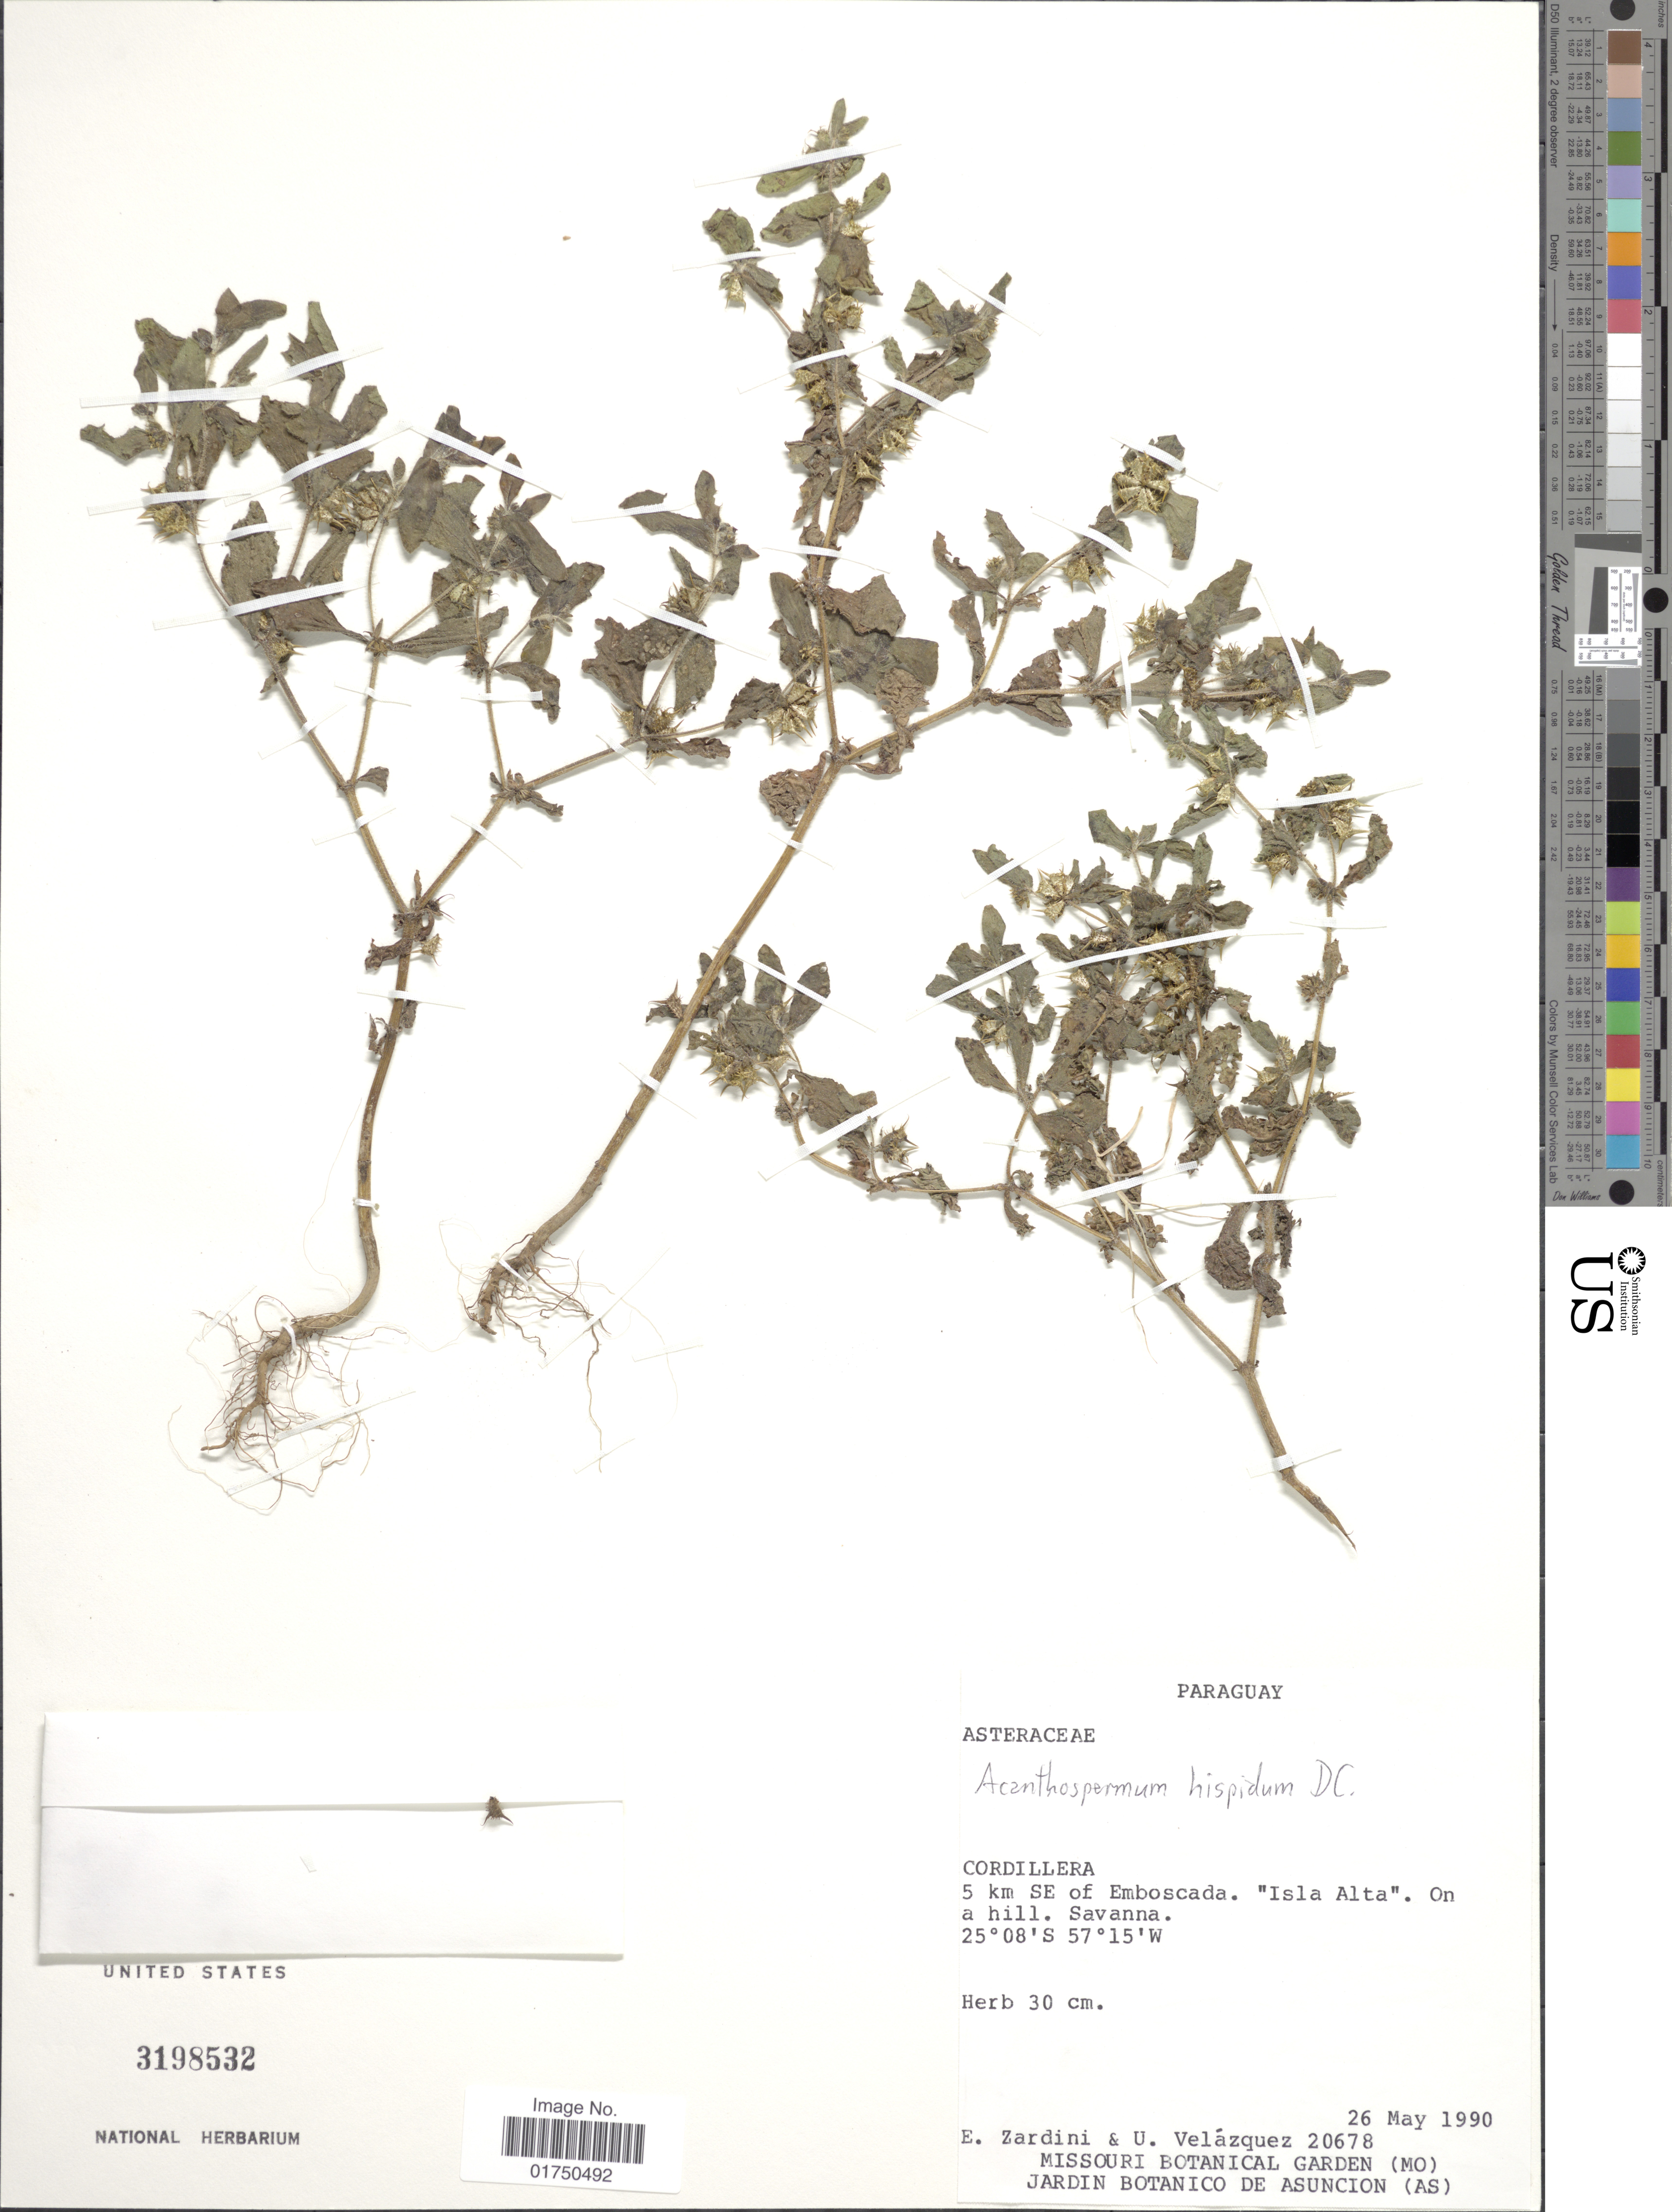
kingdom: Plantae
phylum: Tracheophyta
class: Magnoliopsida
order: Asterales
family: Asteraceae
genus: Acanthospermum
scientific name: Acanthospermum hispidum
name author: DC.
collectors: E. M. Zardini & U. Velázquez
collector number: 20678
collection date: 1990-05-26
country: Paraguay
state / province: Cordillera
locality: Cordillera. 5 km SE of Emboscada. "isla Alta", On a hill. Savanna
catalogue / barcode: US 3198532